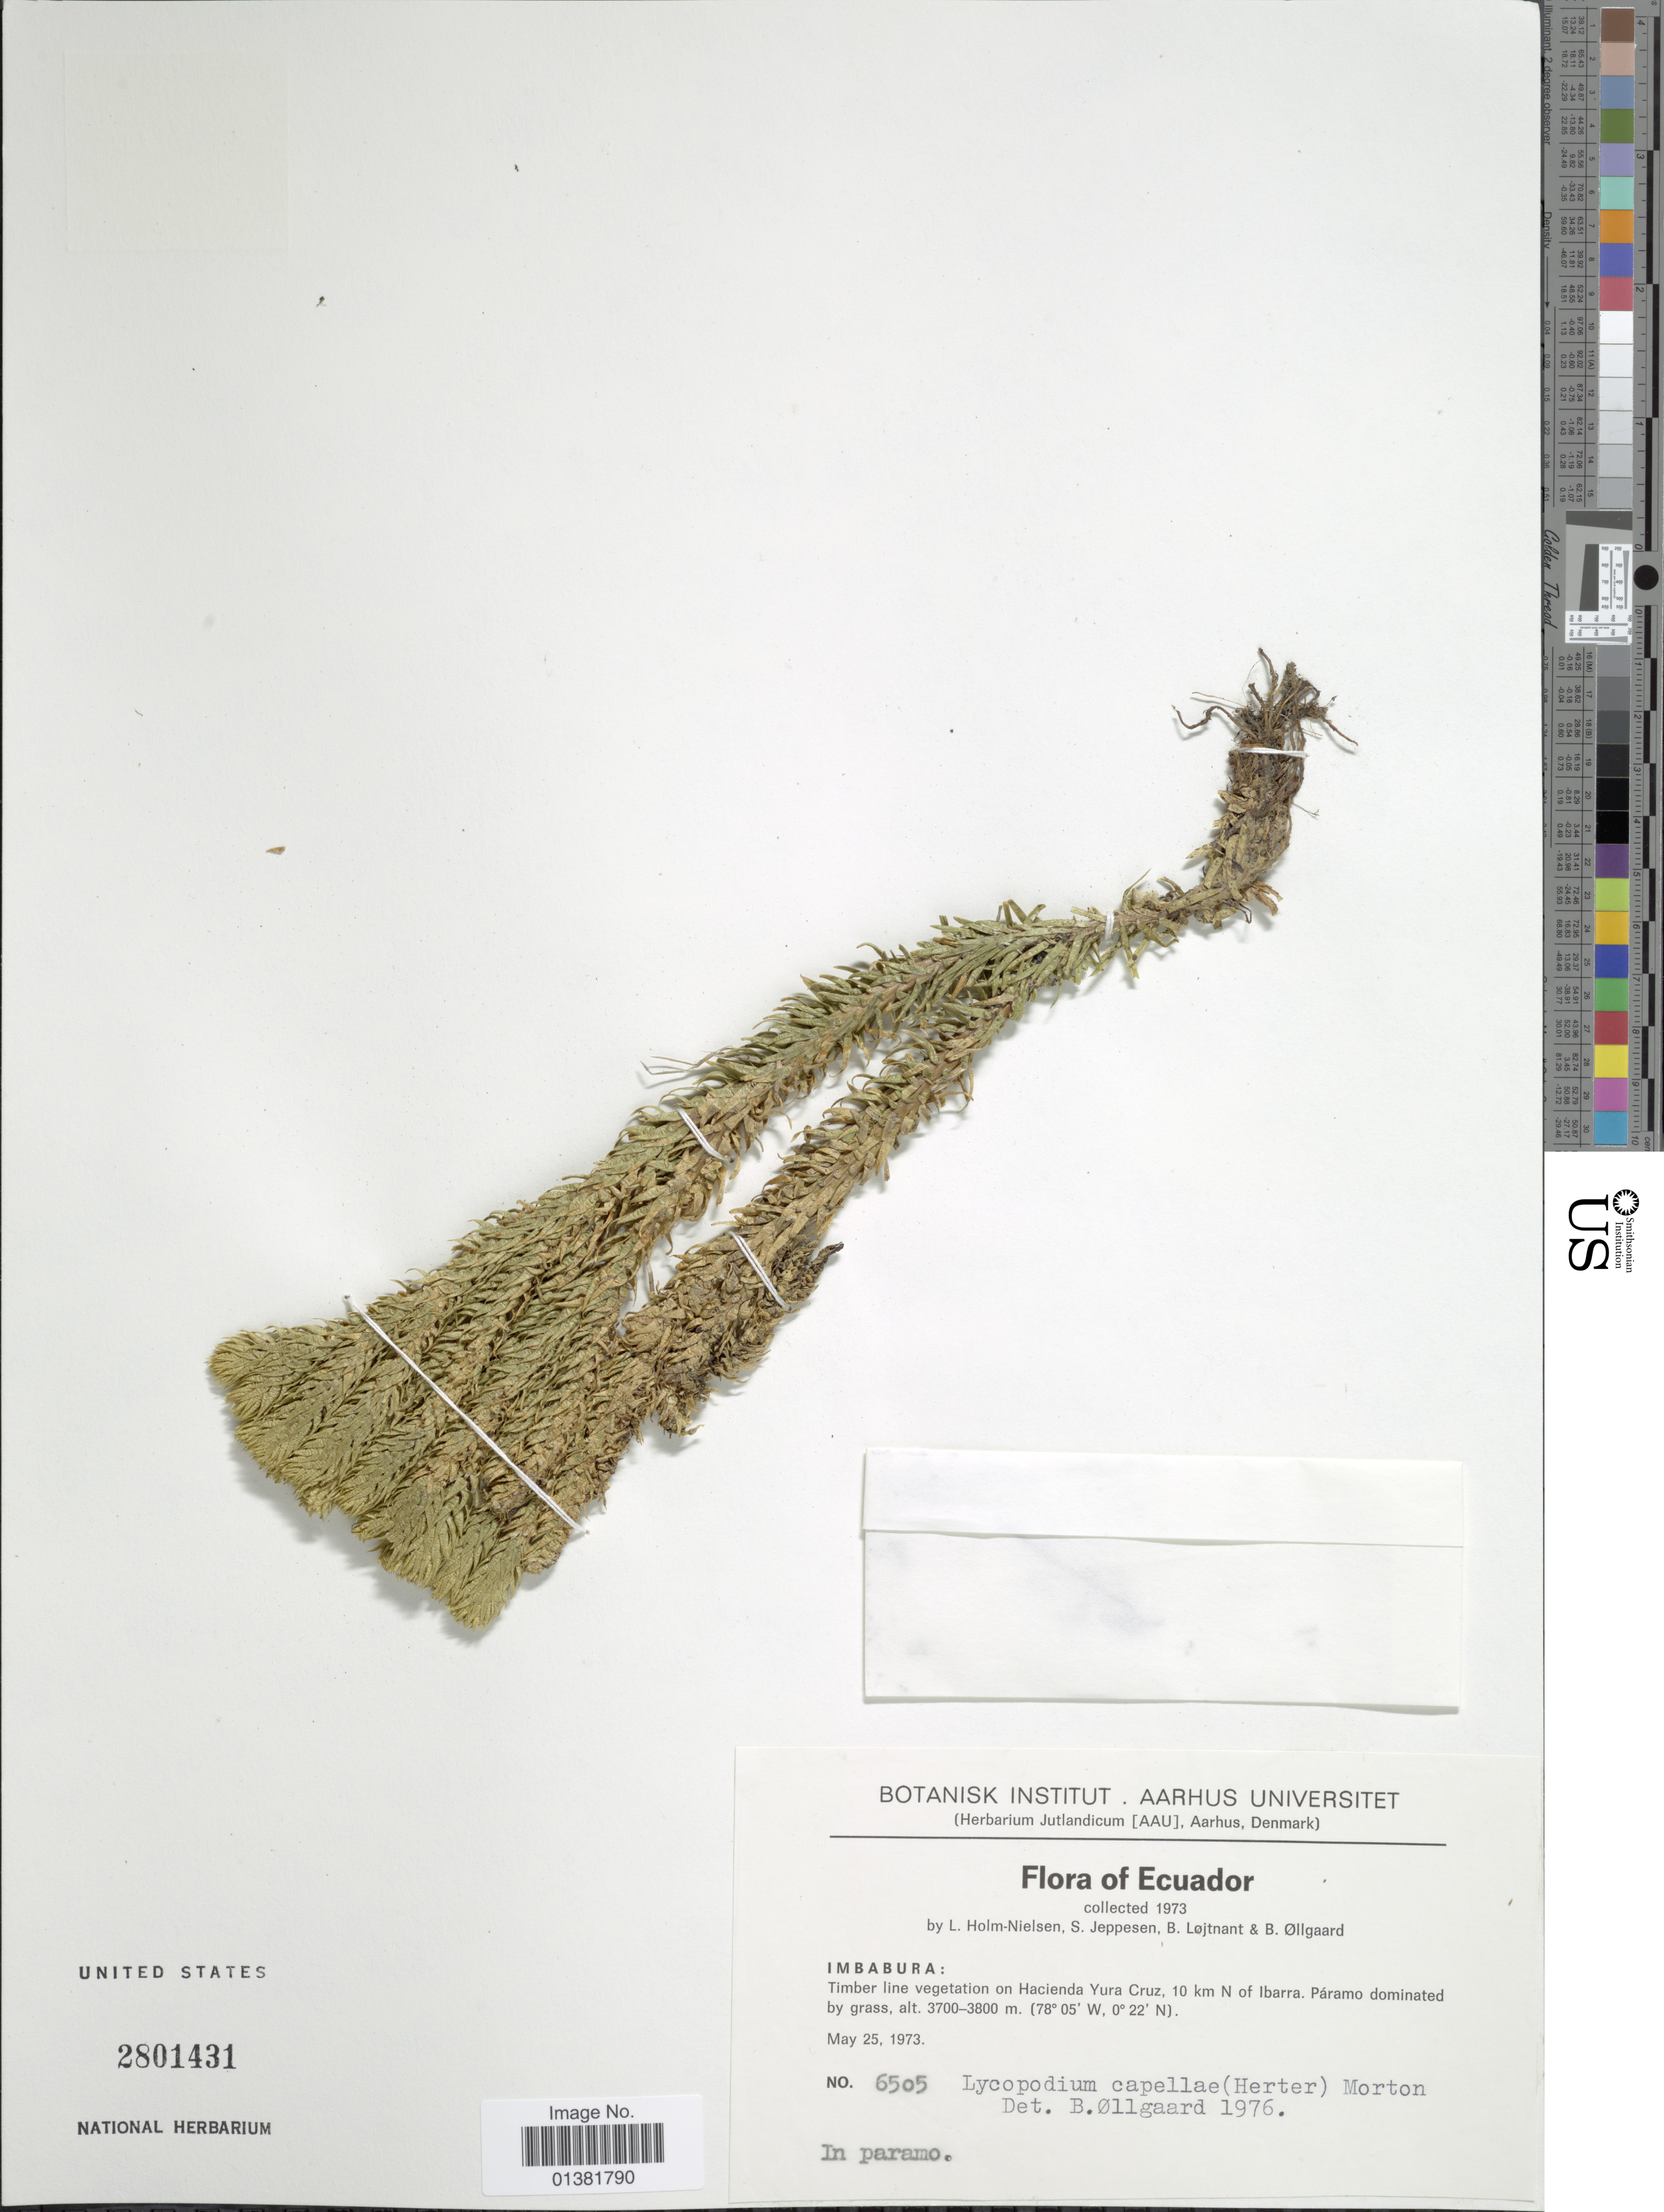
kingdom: Plantae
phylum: Tracheophyta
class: Lycopodiopsida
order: Lycopodiales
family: Lycopodiaceae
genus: Phlegmariurus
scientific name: Phlegmariurus capellae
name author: (Herter) B. Øllg.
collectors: L. B. Holm-Nielsen, S. Jeppesen, B. Löjtnant & B. Øllgaard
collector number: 6505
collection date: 1973-05-25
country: Ecuador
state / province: Imbabura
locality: Timber line vegetation on Hacienda Yura Cruz, 10 km N of Ibarra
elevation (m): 3700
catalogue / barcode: US 2801431